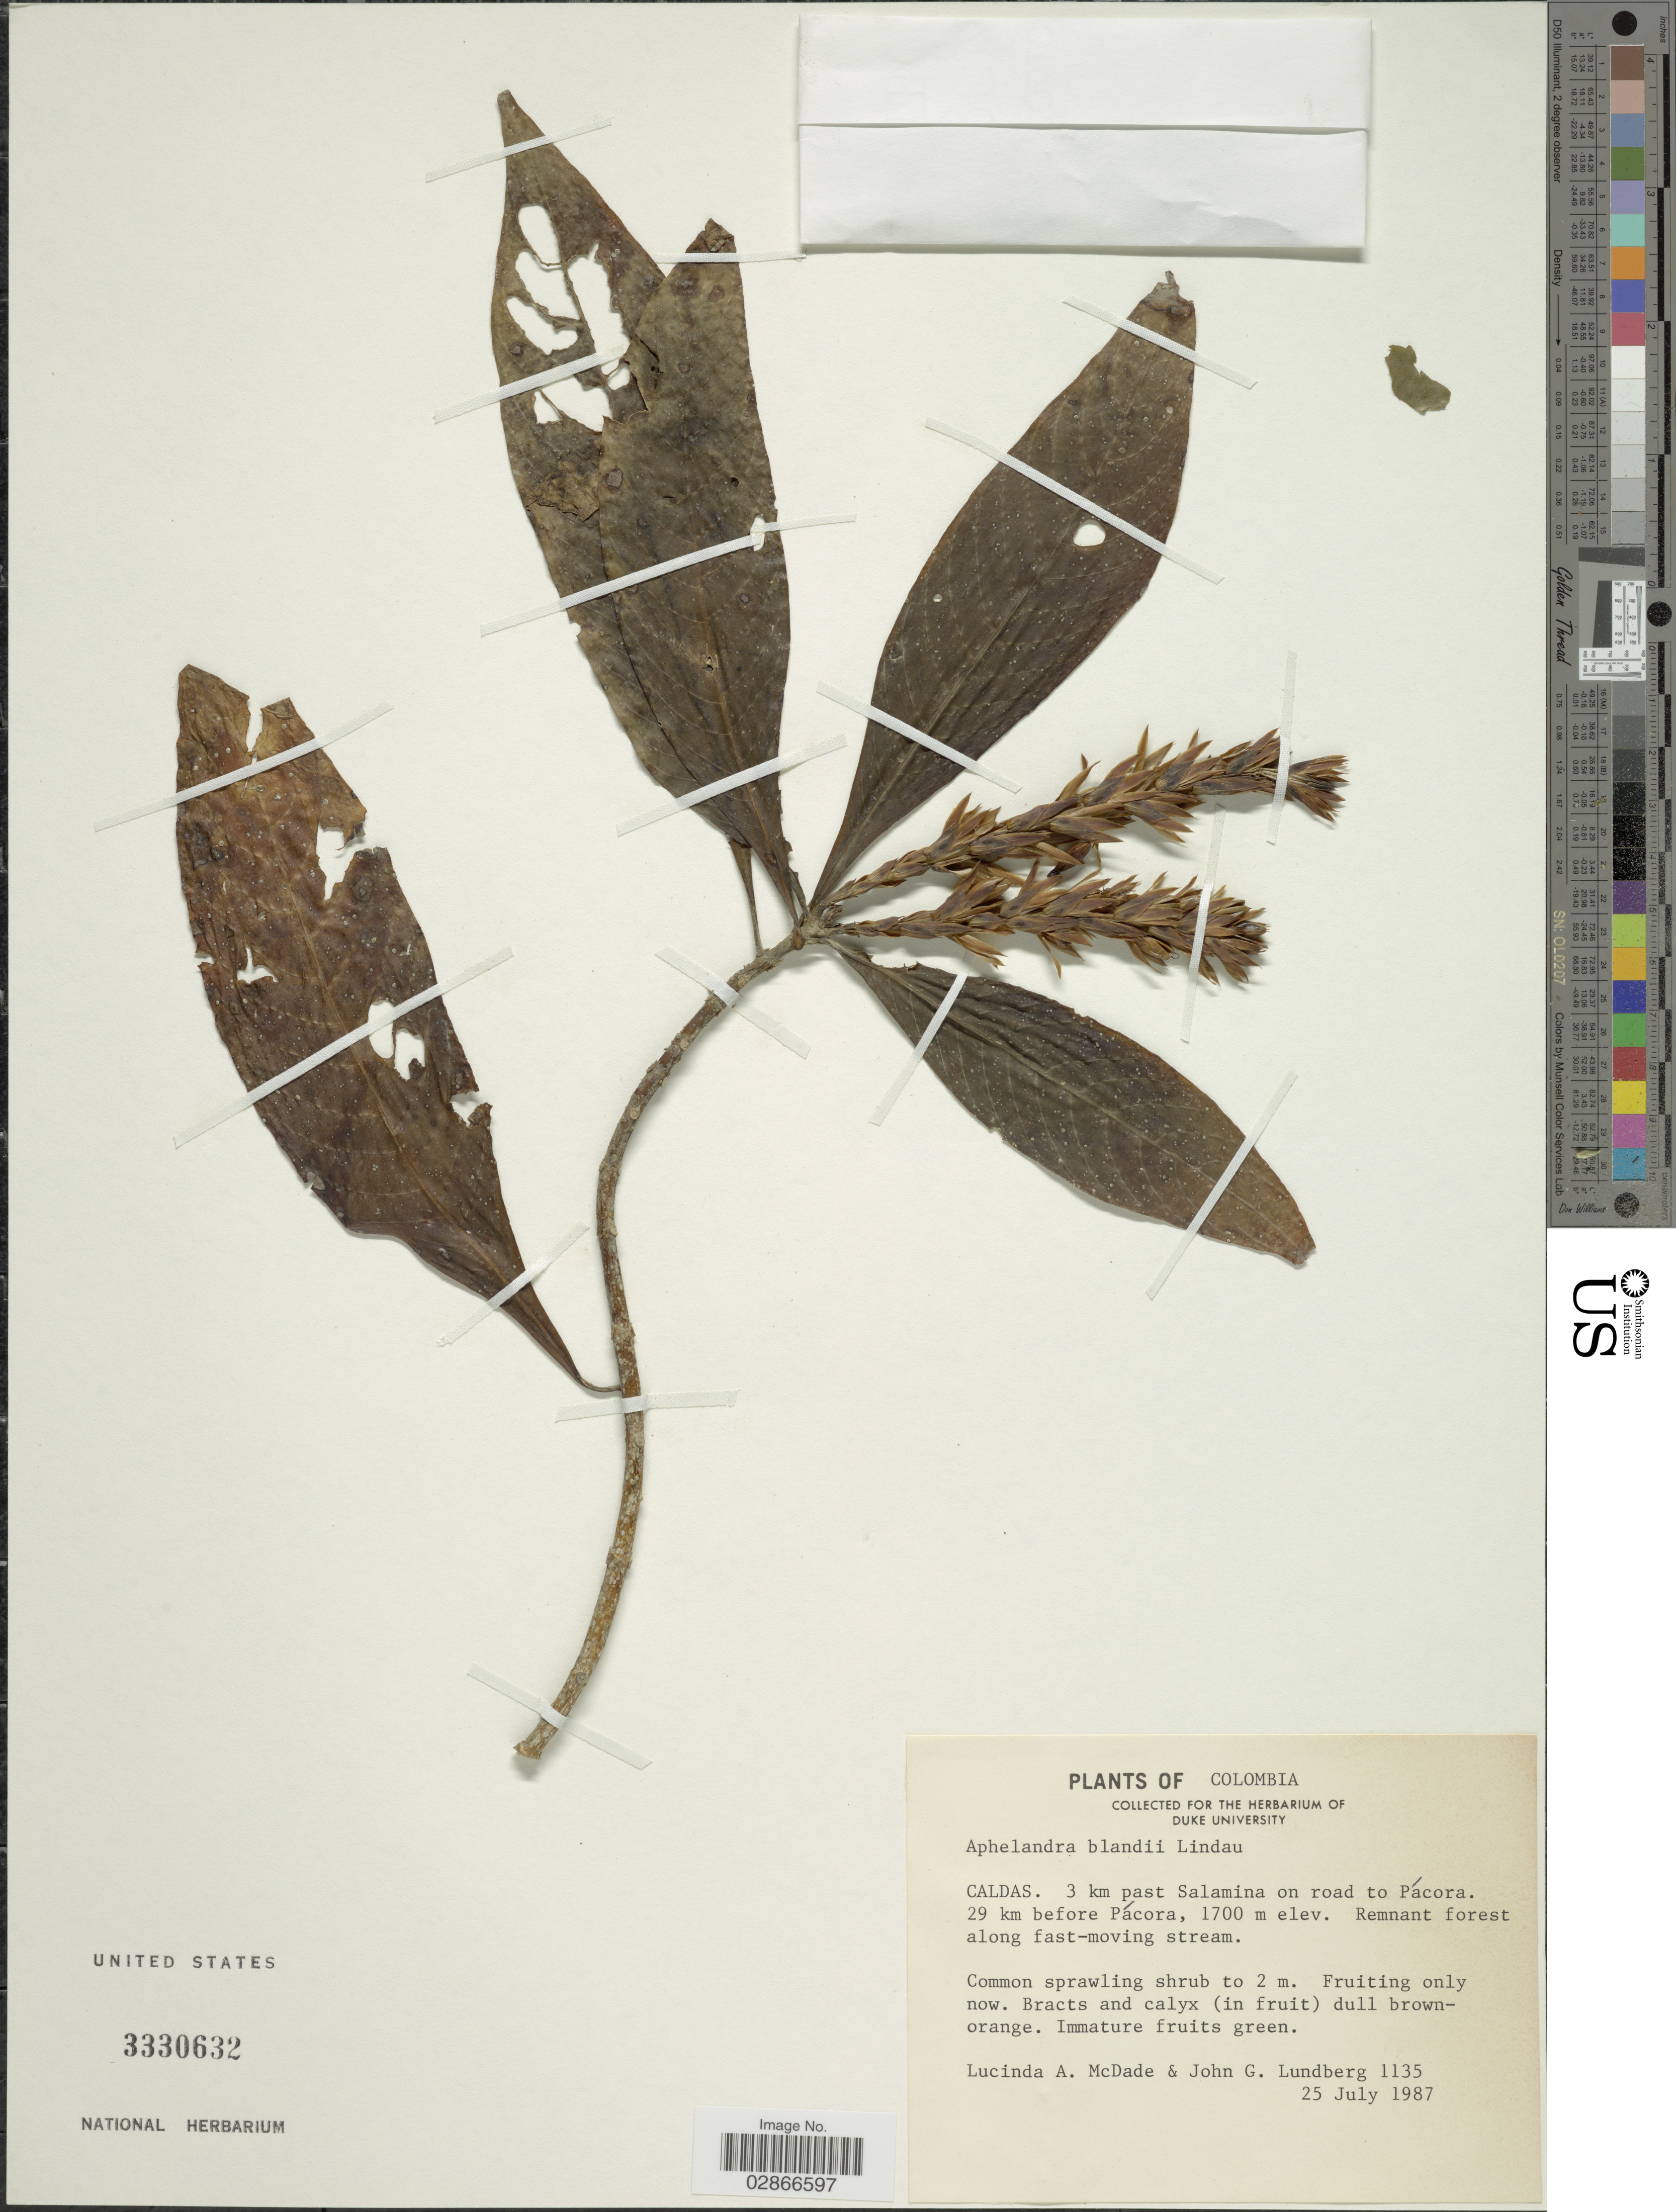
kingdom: Plantae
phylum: Tracheophyta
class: Magnoliopsida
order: Lamiales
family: Acanthaceae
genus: Aphelandra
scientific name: Aphelandra blandii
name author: Lindau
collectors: L. McDade & J. Lundberg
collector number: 1135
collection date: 1987-07-25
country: Colombia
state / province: Caldas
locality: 3 km past Salamina on road to Pácora. 29 km before Pácora.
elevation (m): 1700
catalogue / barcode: US 3330632